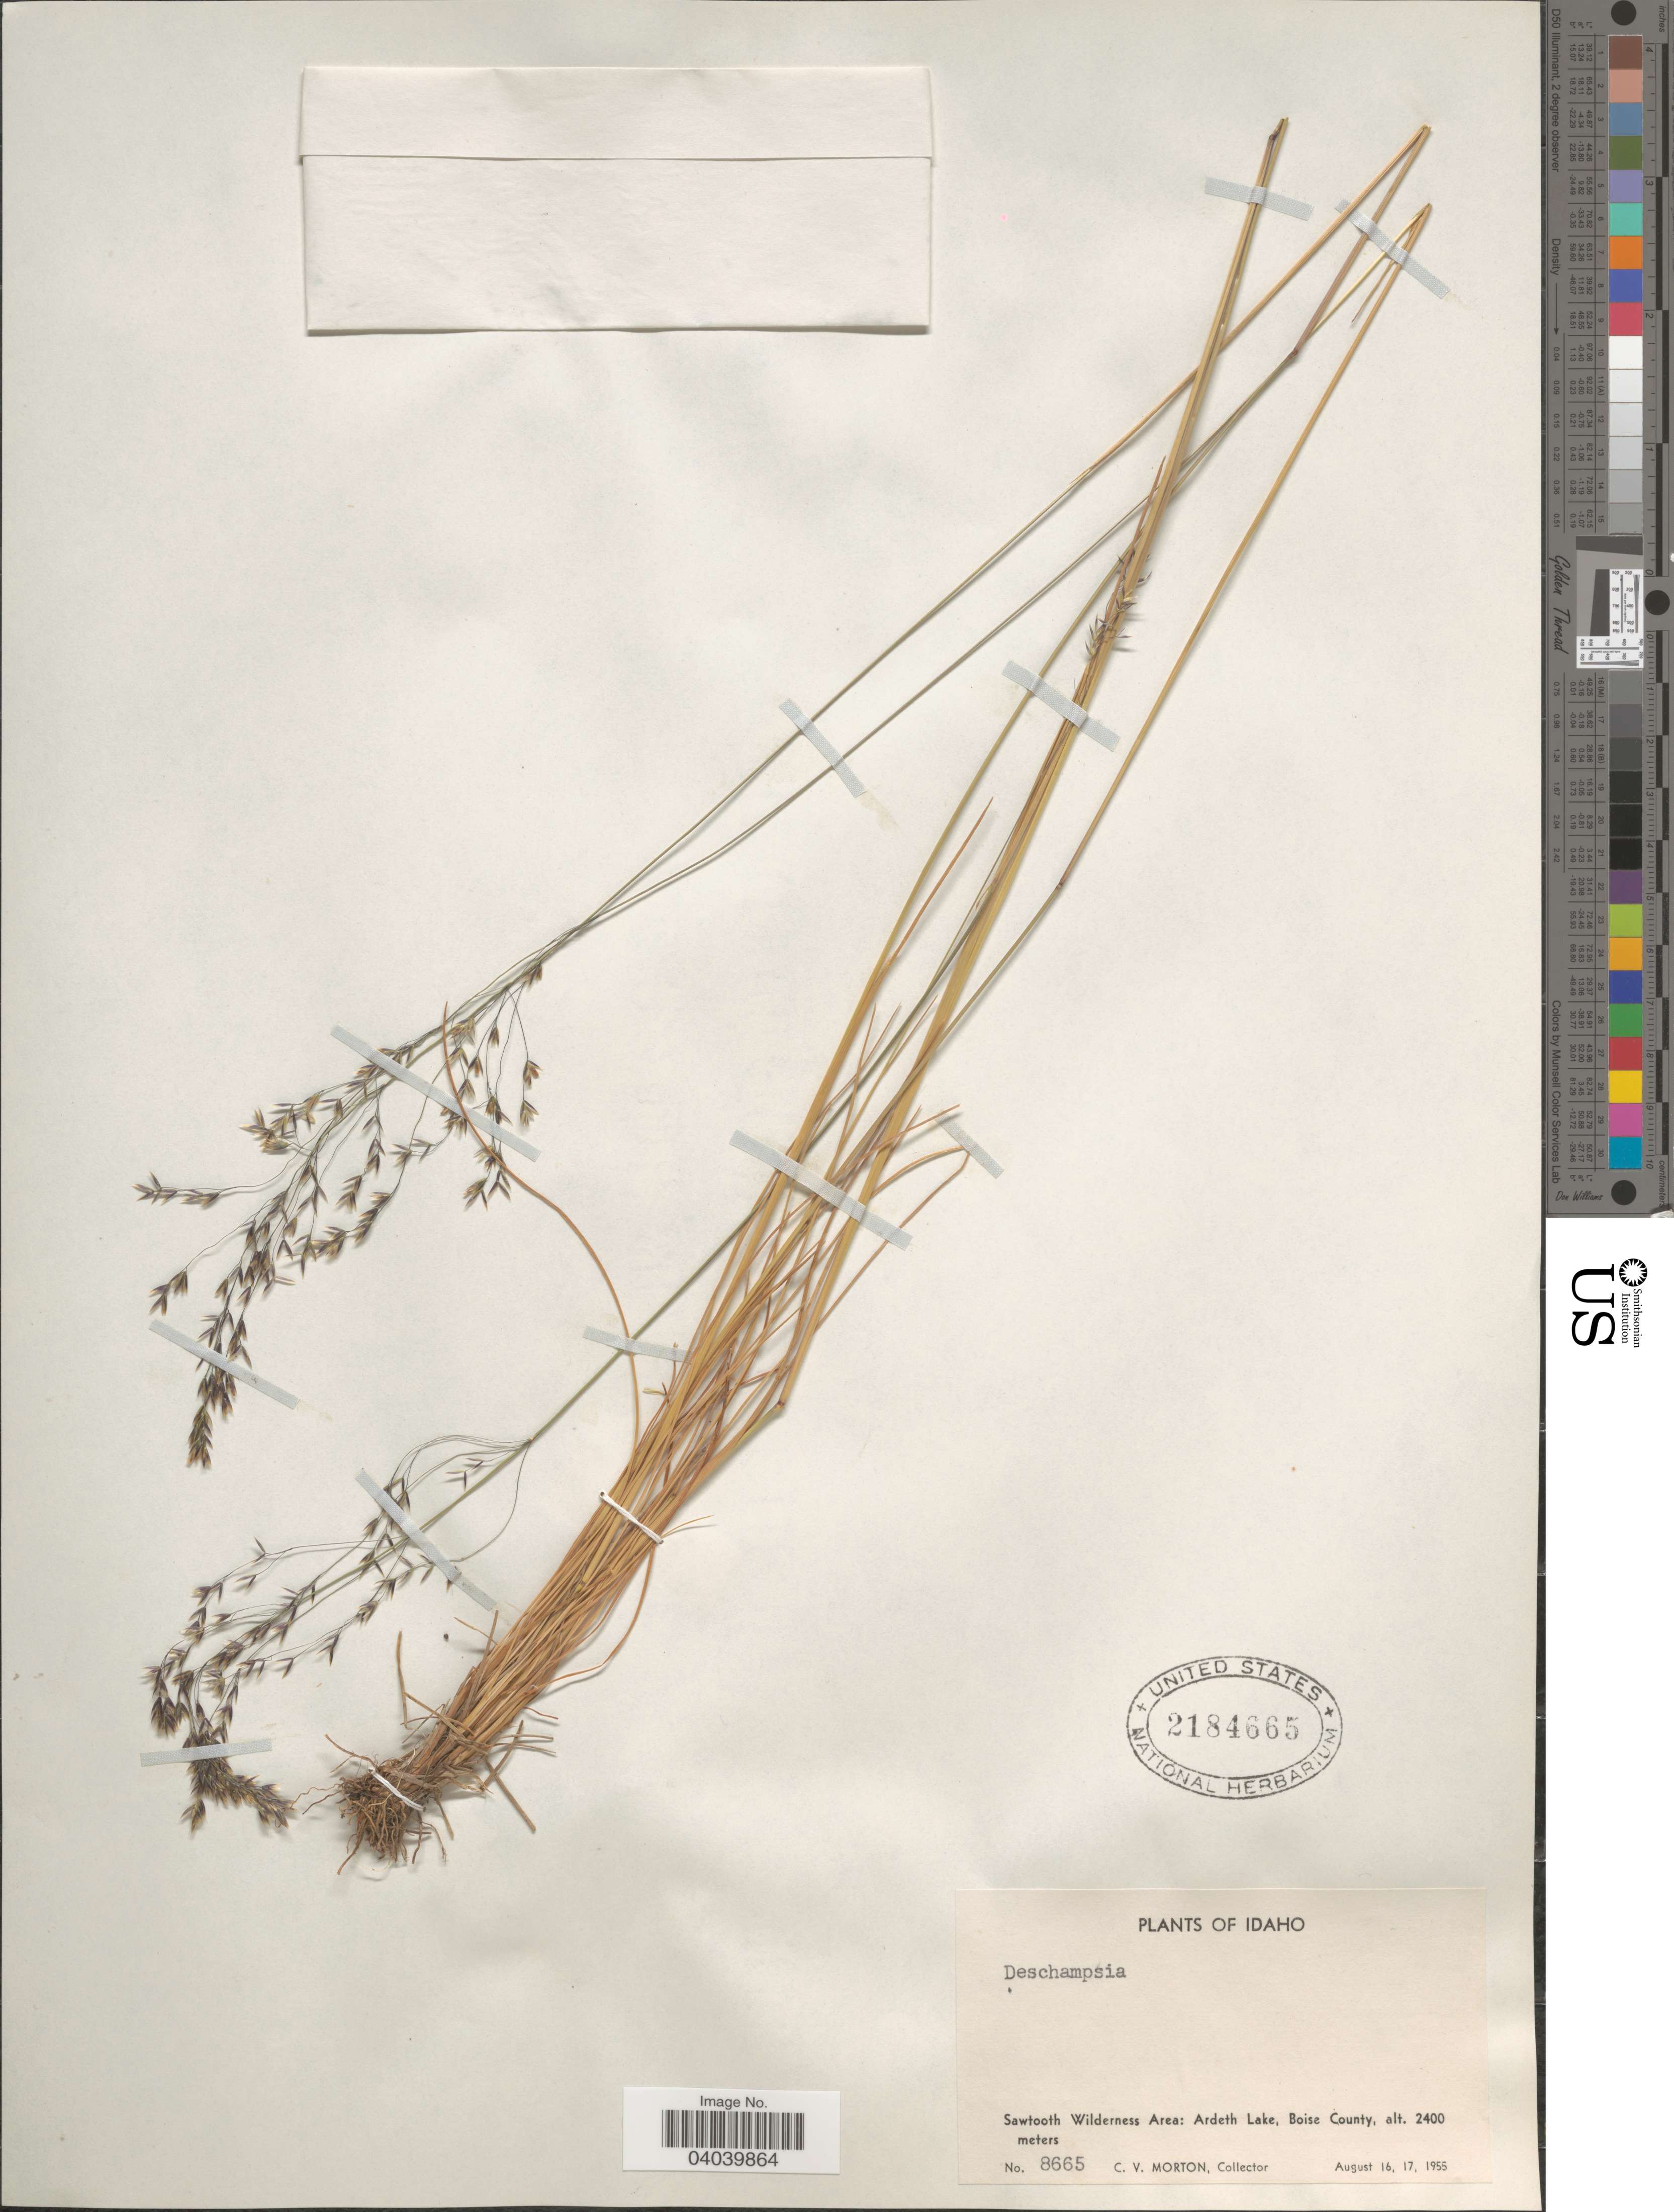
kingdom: Plantae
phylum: Tracheophyta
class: Liliopsida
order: Poales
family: Poaceae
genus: Deschampsia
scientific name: Deschampsia sp.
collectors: C. V. Morton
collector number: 8665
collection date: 1955-08-16/1955-08-17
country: United States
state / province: Idaho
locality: Sawtooth Wilderness Area: Ardeth Lake, Boise County.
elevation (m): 2400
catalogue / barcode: US 2184665